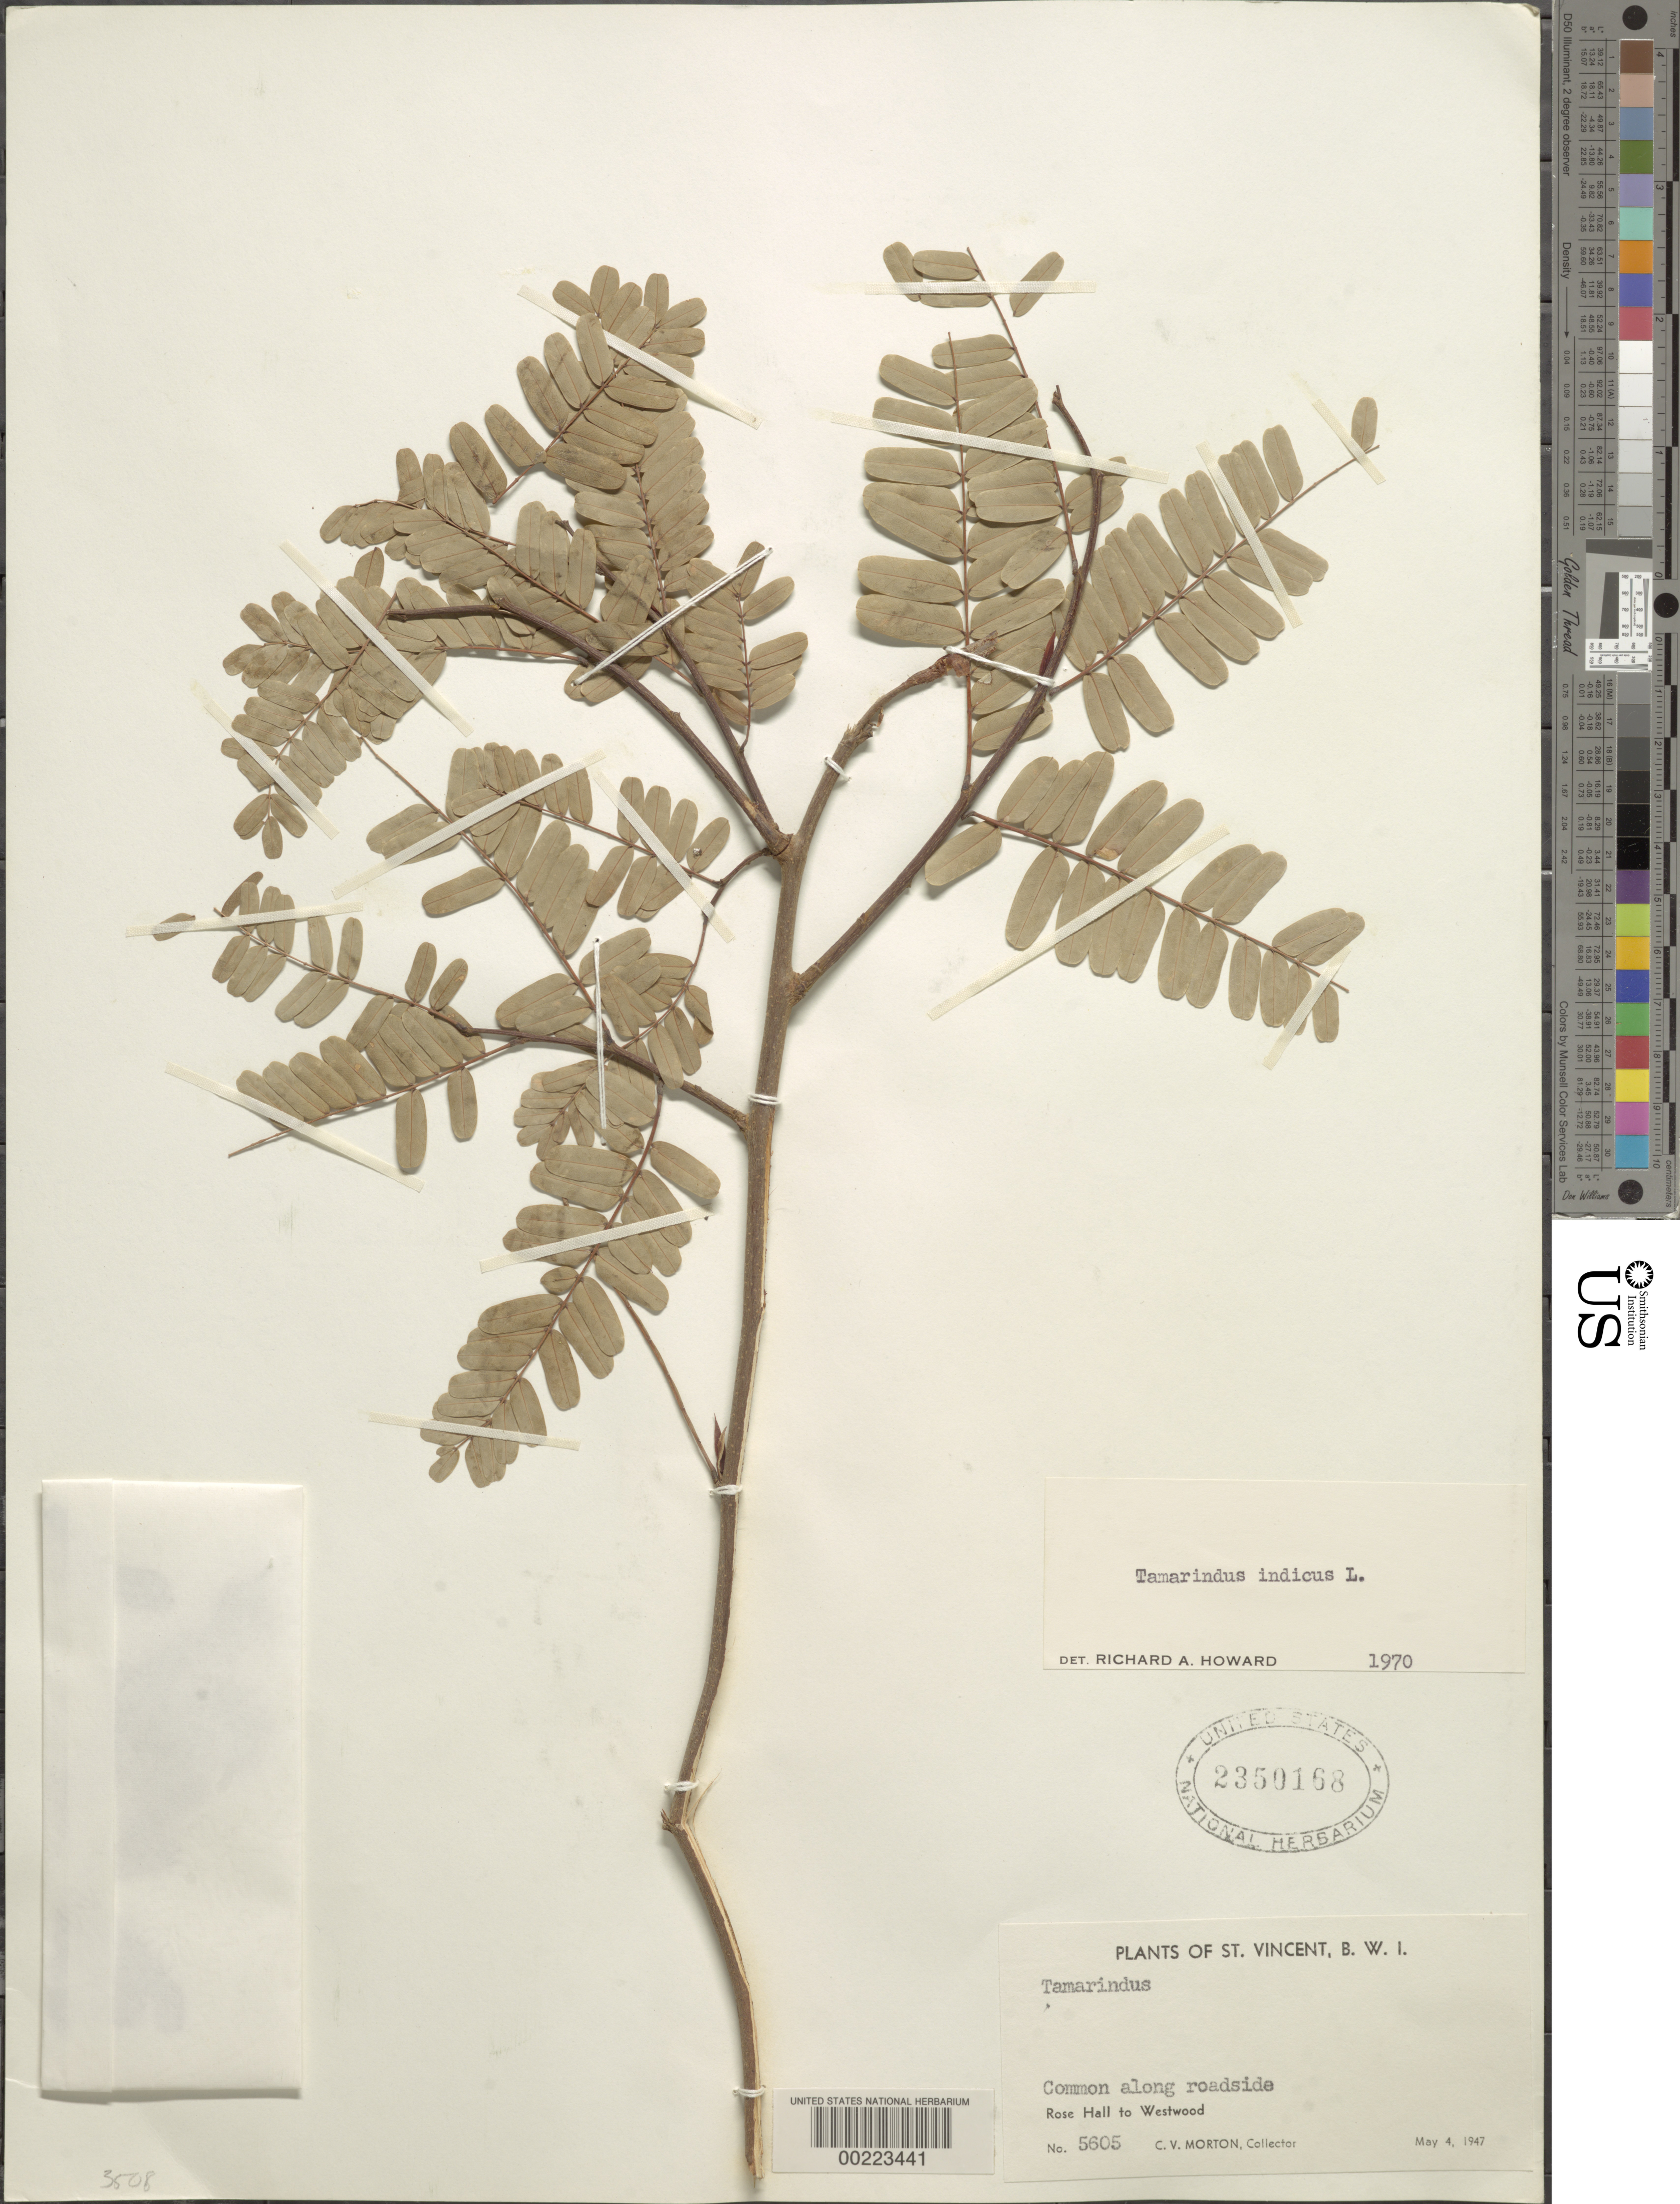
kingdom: Plantae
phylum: Tracheophyta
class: Magnoliopsida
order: Fabales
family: Fabaceae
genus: Tamarindus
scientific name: Tamarindus indica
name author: L.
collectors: C. V. Morton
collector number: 5605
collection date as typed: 04 May 1947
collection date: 1947-05-04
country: St. Vincent - Grenadines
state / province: Saint David (?)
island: St. Vincent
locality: Rose hall to westwood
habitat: Along roadside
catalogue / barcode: US 2350168